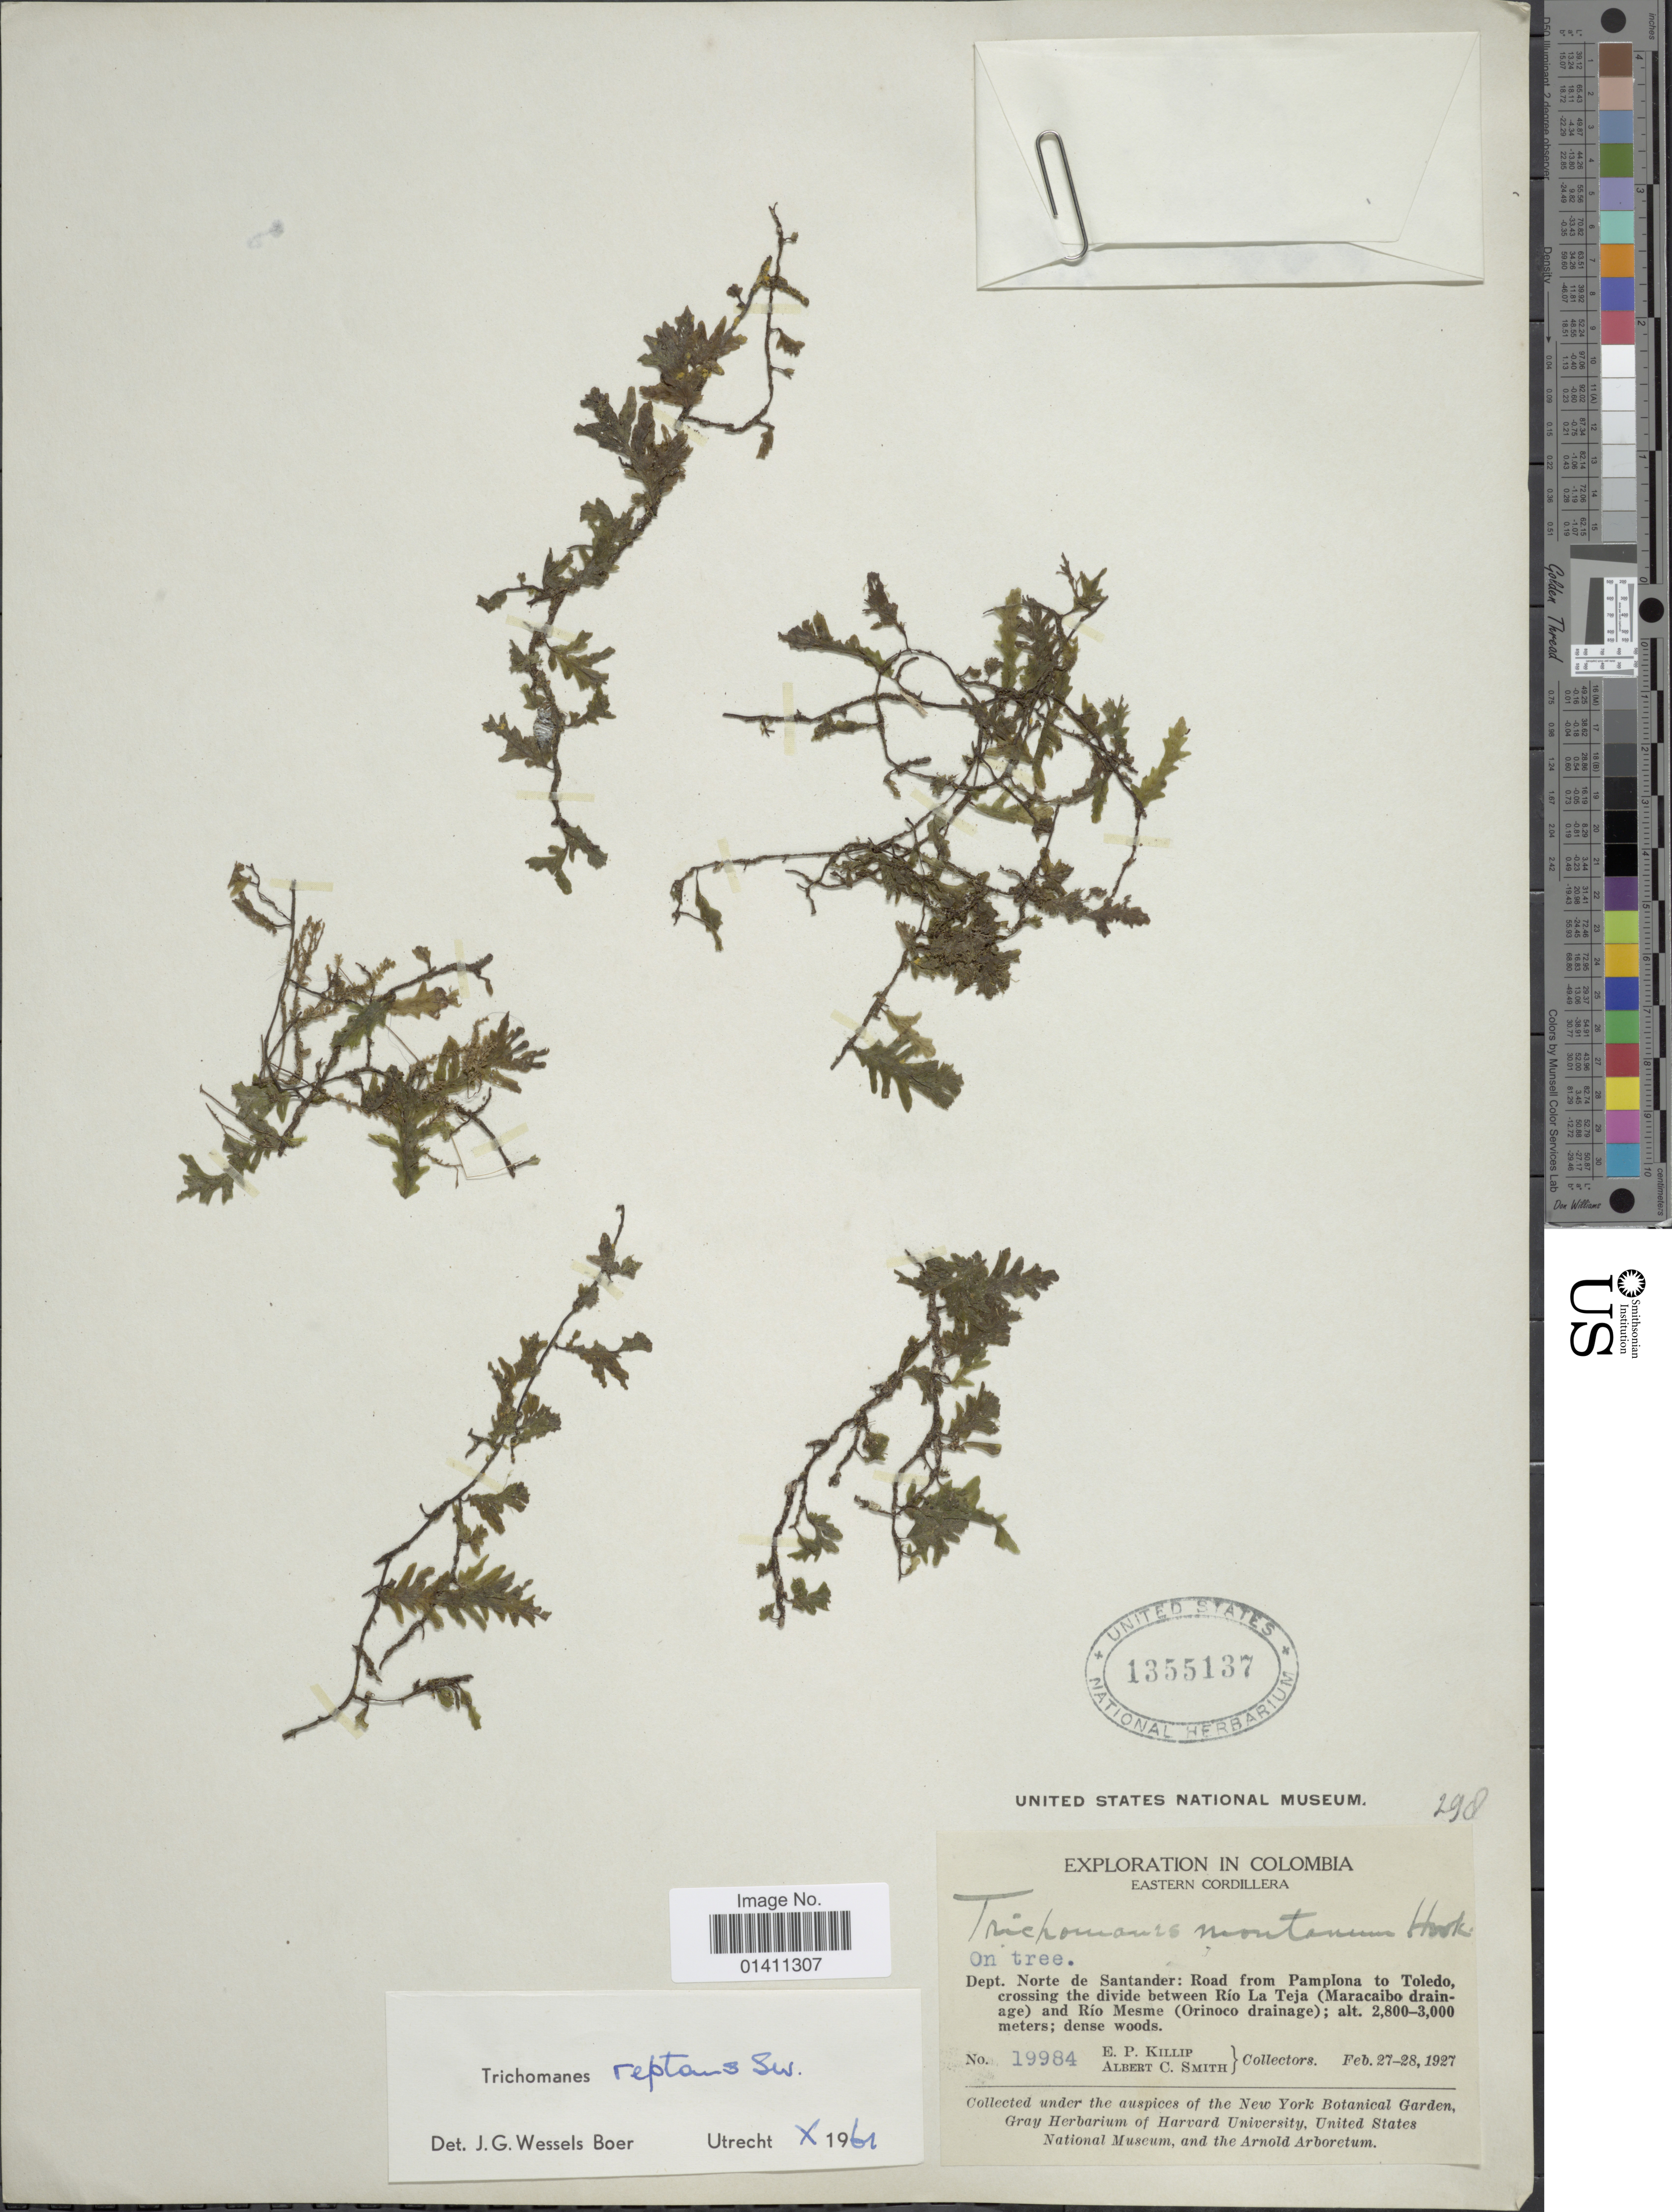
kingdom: Plantae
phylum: Tracheophyta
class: Polypodiopsida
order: Hymenophyllales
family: Hymenophyllaceae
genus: Didymoglossum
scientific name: Didymoglossum reptans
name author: (Sw.) C. Presl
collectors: E. P. Killip & A. C. Smith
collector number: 19984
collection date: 1927-02-27/1927-02-28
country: Colombia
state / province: Norte de Santander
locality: Dept. Norte de Santander: Road from Pamplona to Toledo, crossing the divide between Rio La Teja (Maracaibo drainage) and Rio Mesme (Orinoco drainage). Eastern Cordillera.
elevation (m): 2800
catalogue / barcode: US 1355137